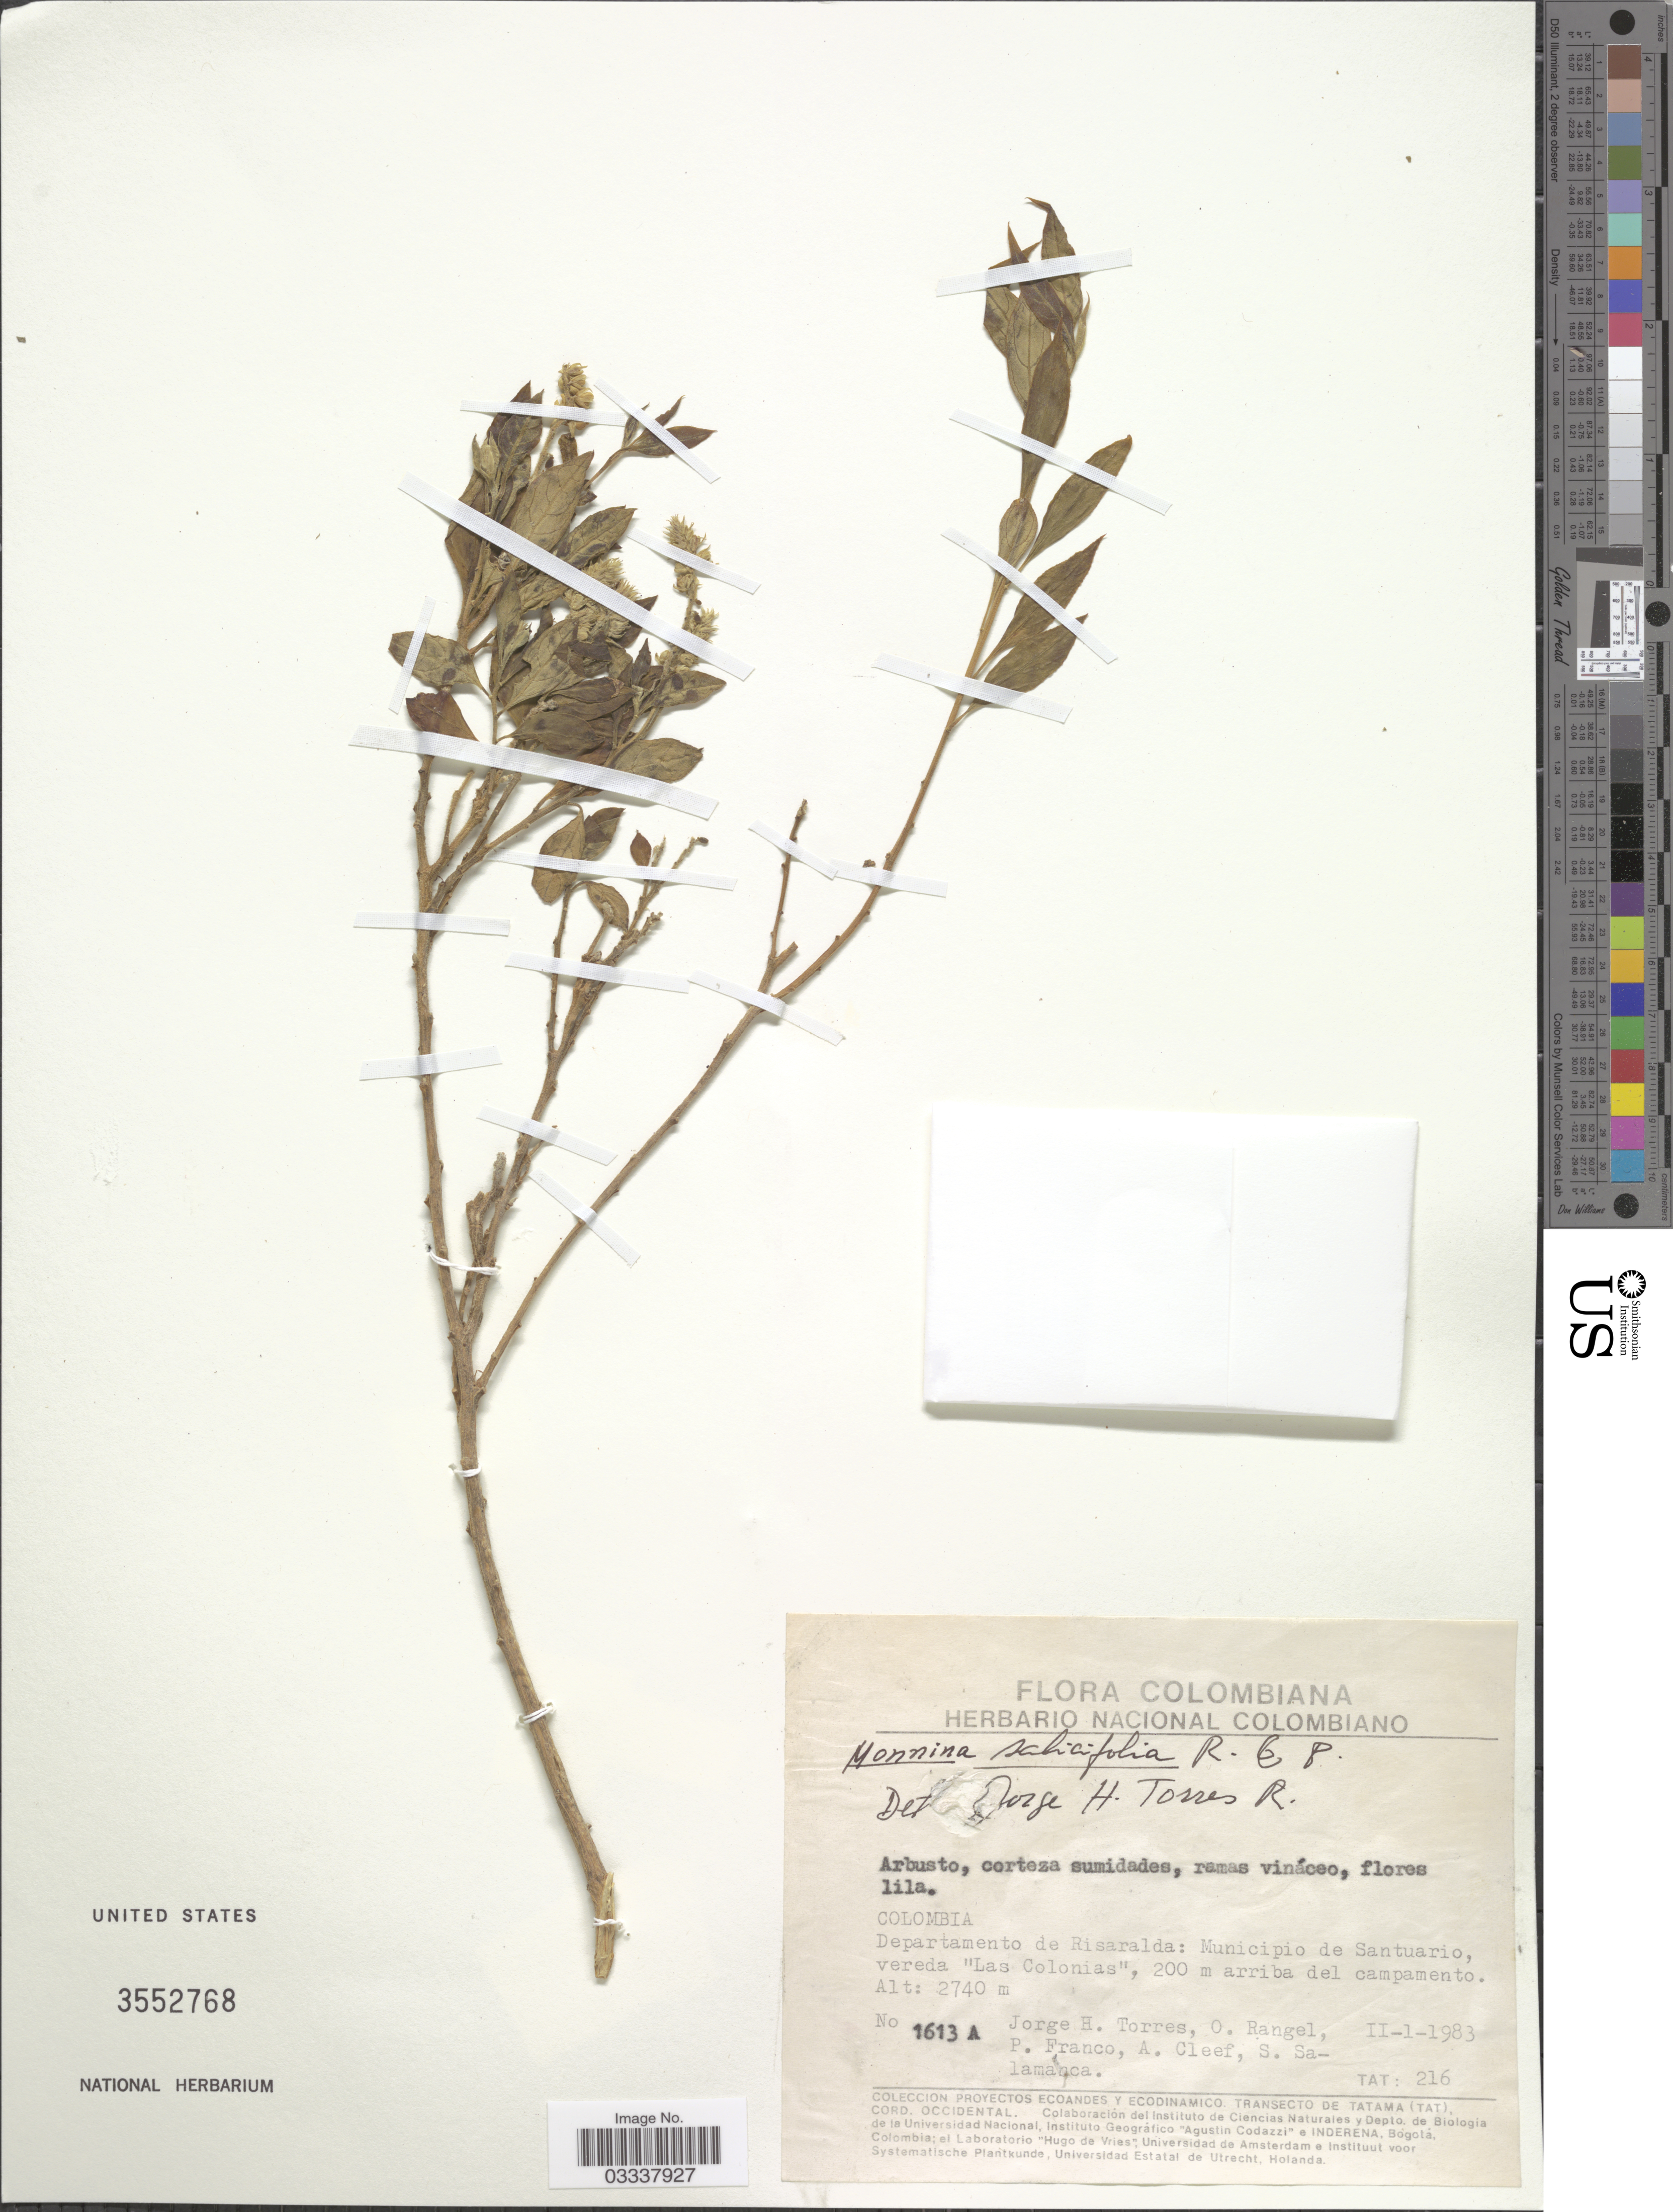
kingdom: Plantae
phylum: Tracheophyta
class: Magnoliopsida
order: Fabales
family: Polygalaceae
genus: Monnina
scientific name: Monnina salicifolia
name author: Ruiz & Pav.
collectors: J. H. Torres, O. Rangel, P. Franco, A. M. Cleef & S. Salamanca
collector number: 1613A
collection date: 1983-02-01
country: Colombia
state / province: Risaralda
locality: Departamento de Risaralda: Municipio de Santuario, vereda "Las Colonias", 200 m arriba del campamento.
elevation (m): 2740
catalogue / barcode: US 3552768